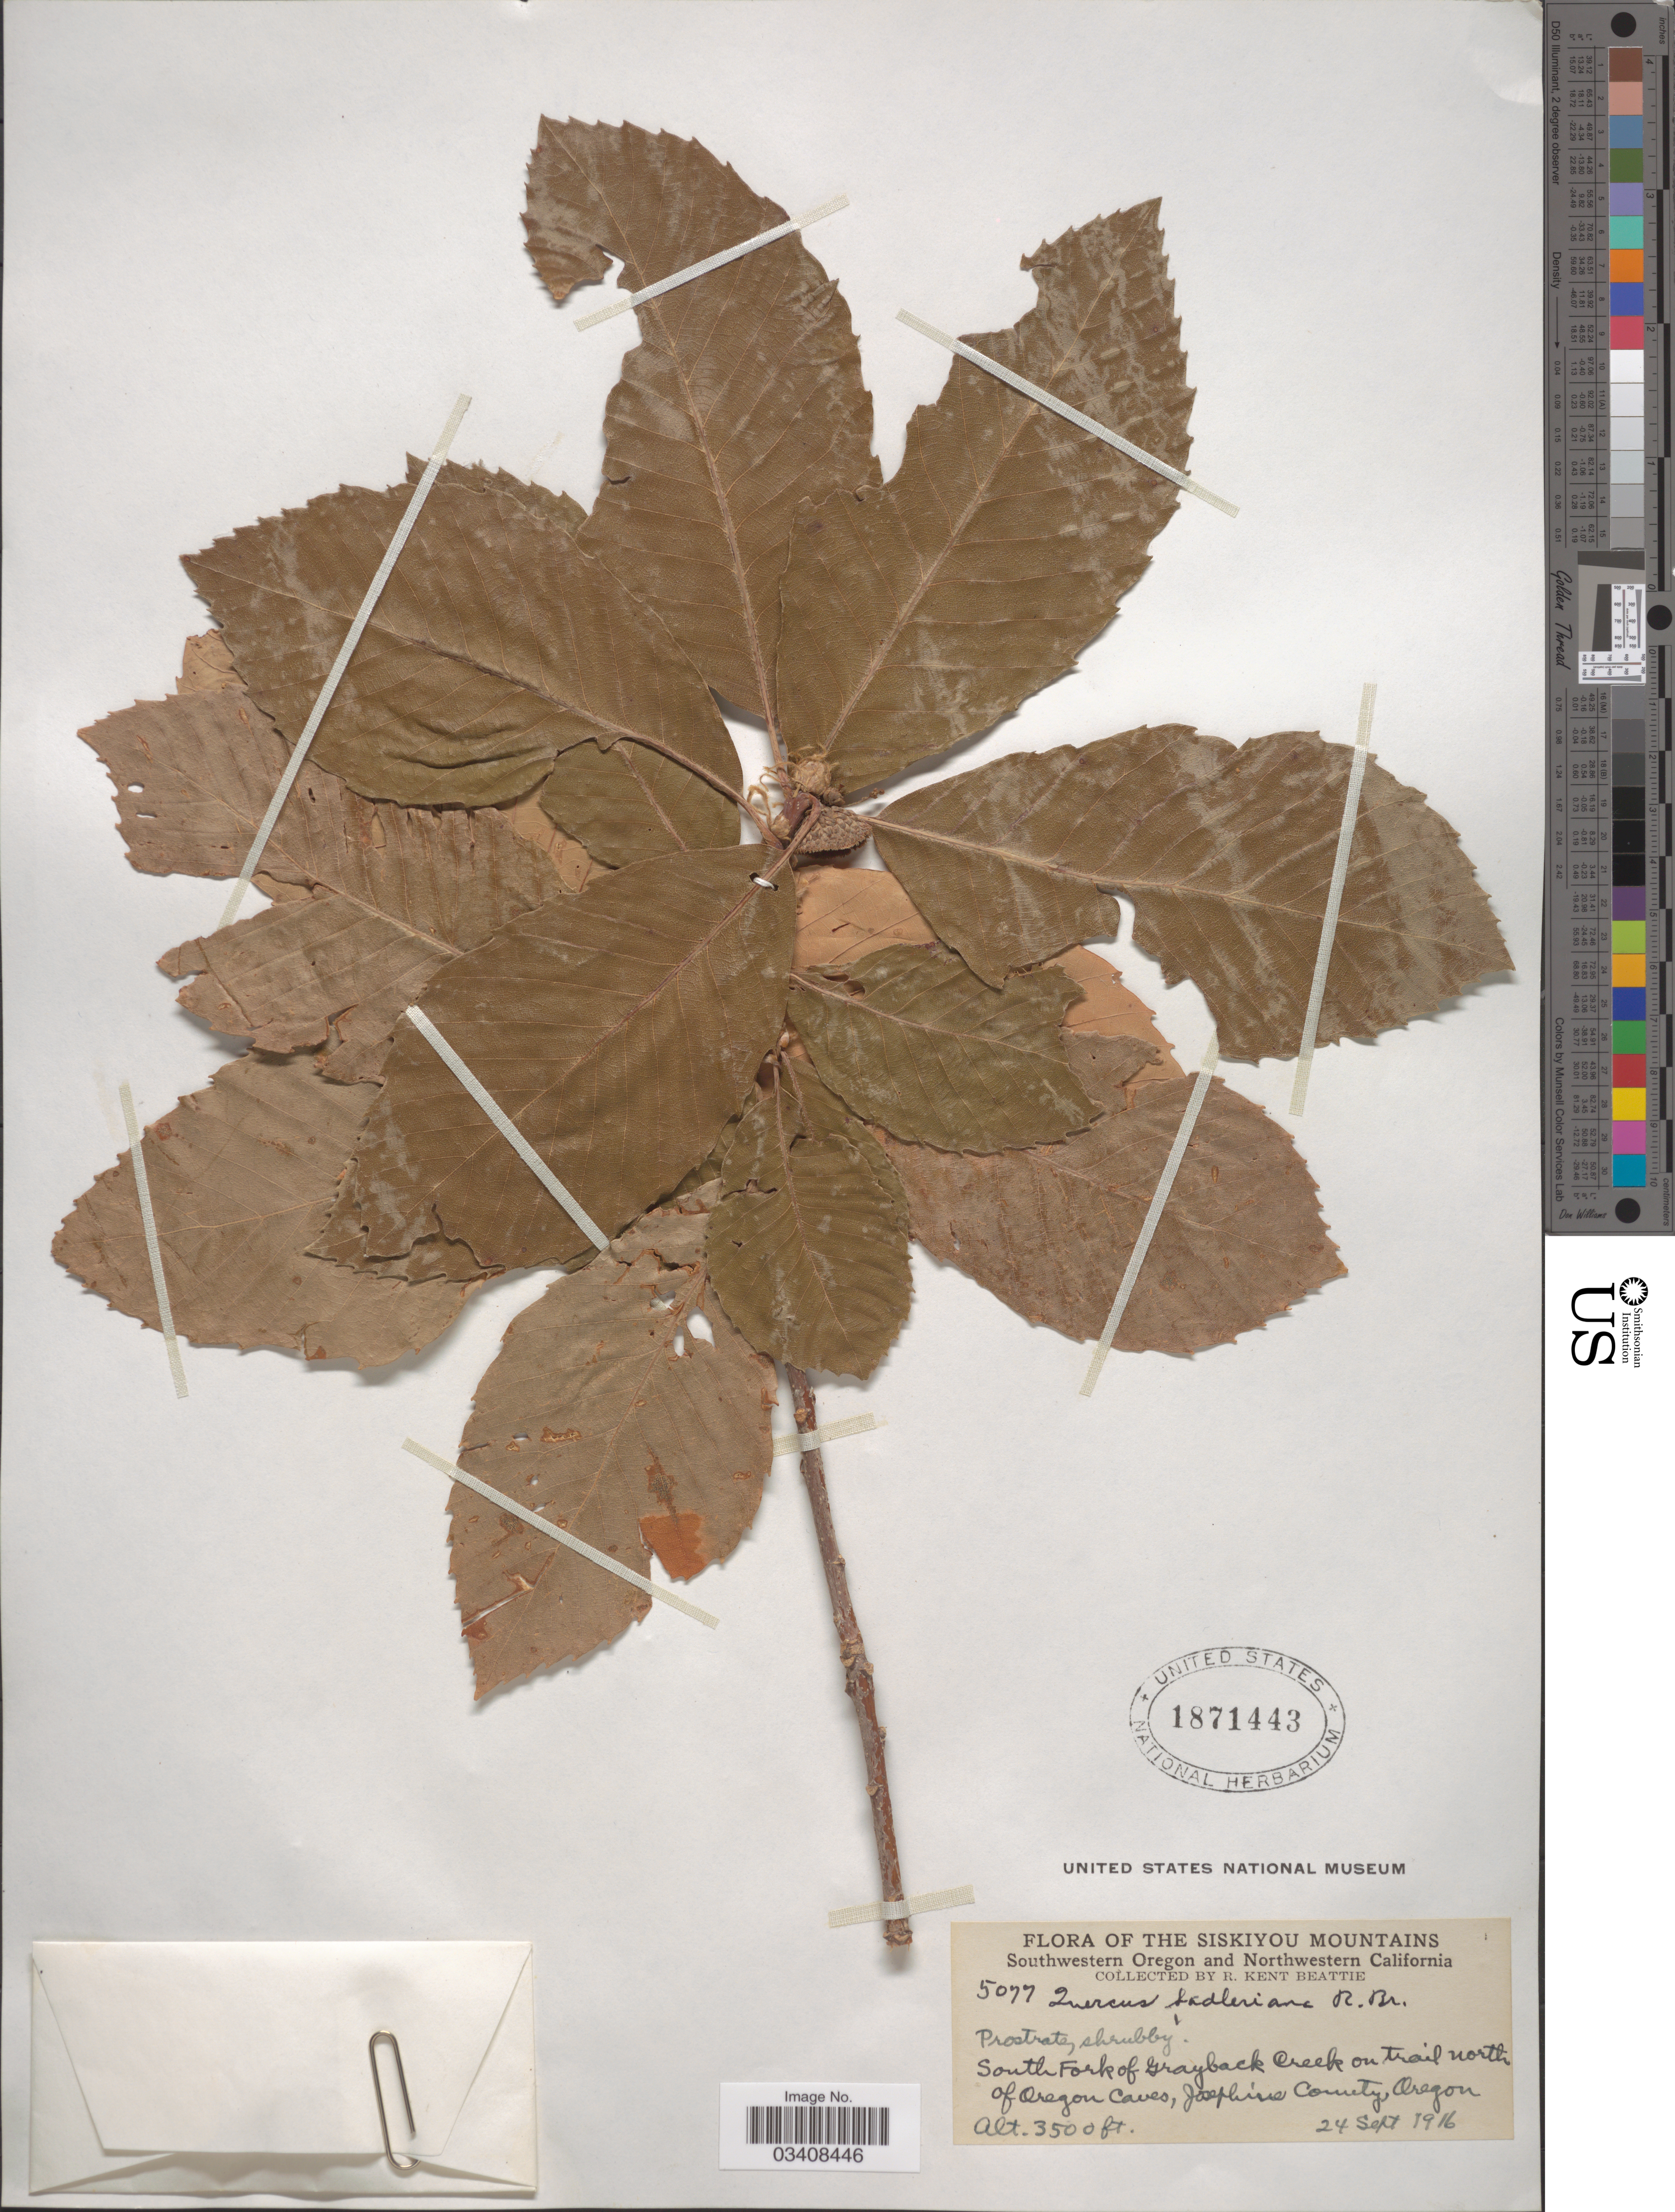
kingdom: Plantae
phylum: Tracheophyta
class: Magnoliopsida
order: Fagales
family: Fagaceae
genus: Quercus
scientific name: Quercus sadleriana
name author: R. Br.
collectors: R. K. Beattie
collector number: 5077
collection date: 1916-09-24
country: United States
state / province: Oregon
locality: The Siskiyou Mountains. Southwestern Oregon. South Fork of Grayback Creek on trail north of Oregon Caves, Josephine County.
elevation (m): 1067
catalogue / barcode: US 1871443